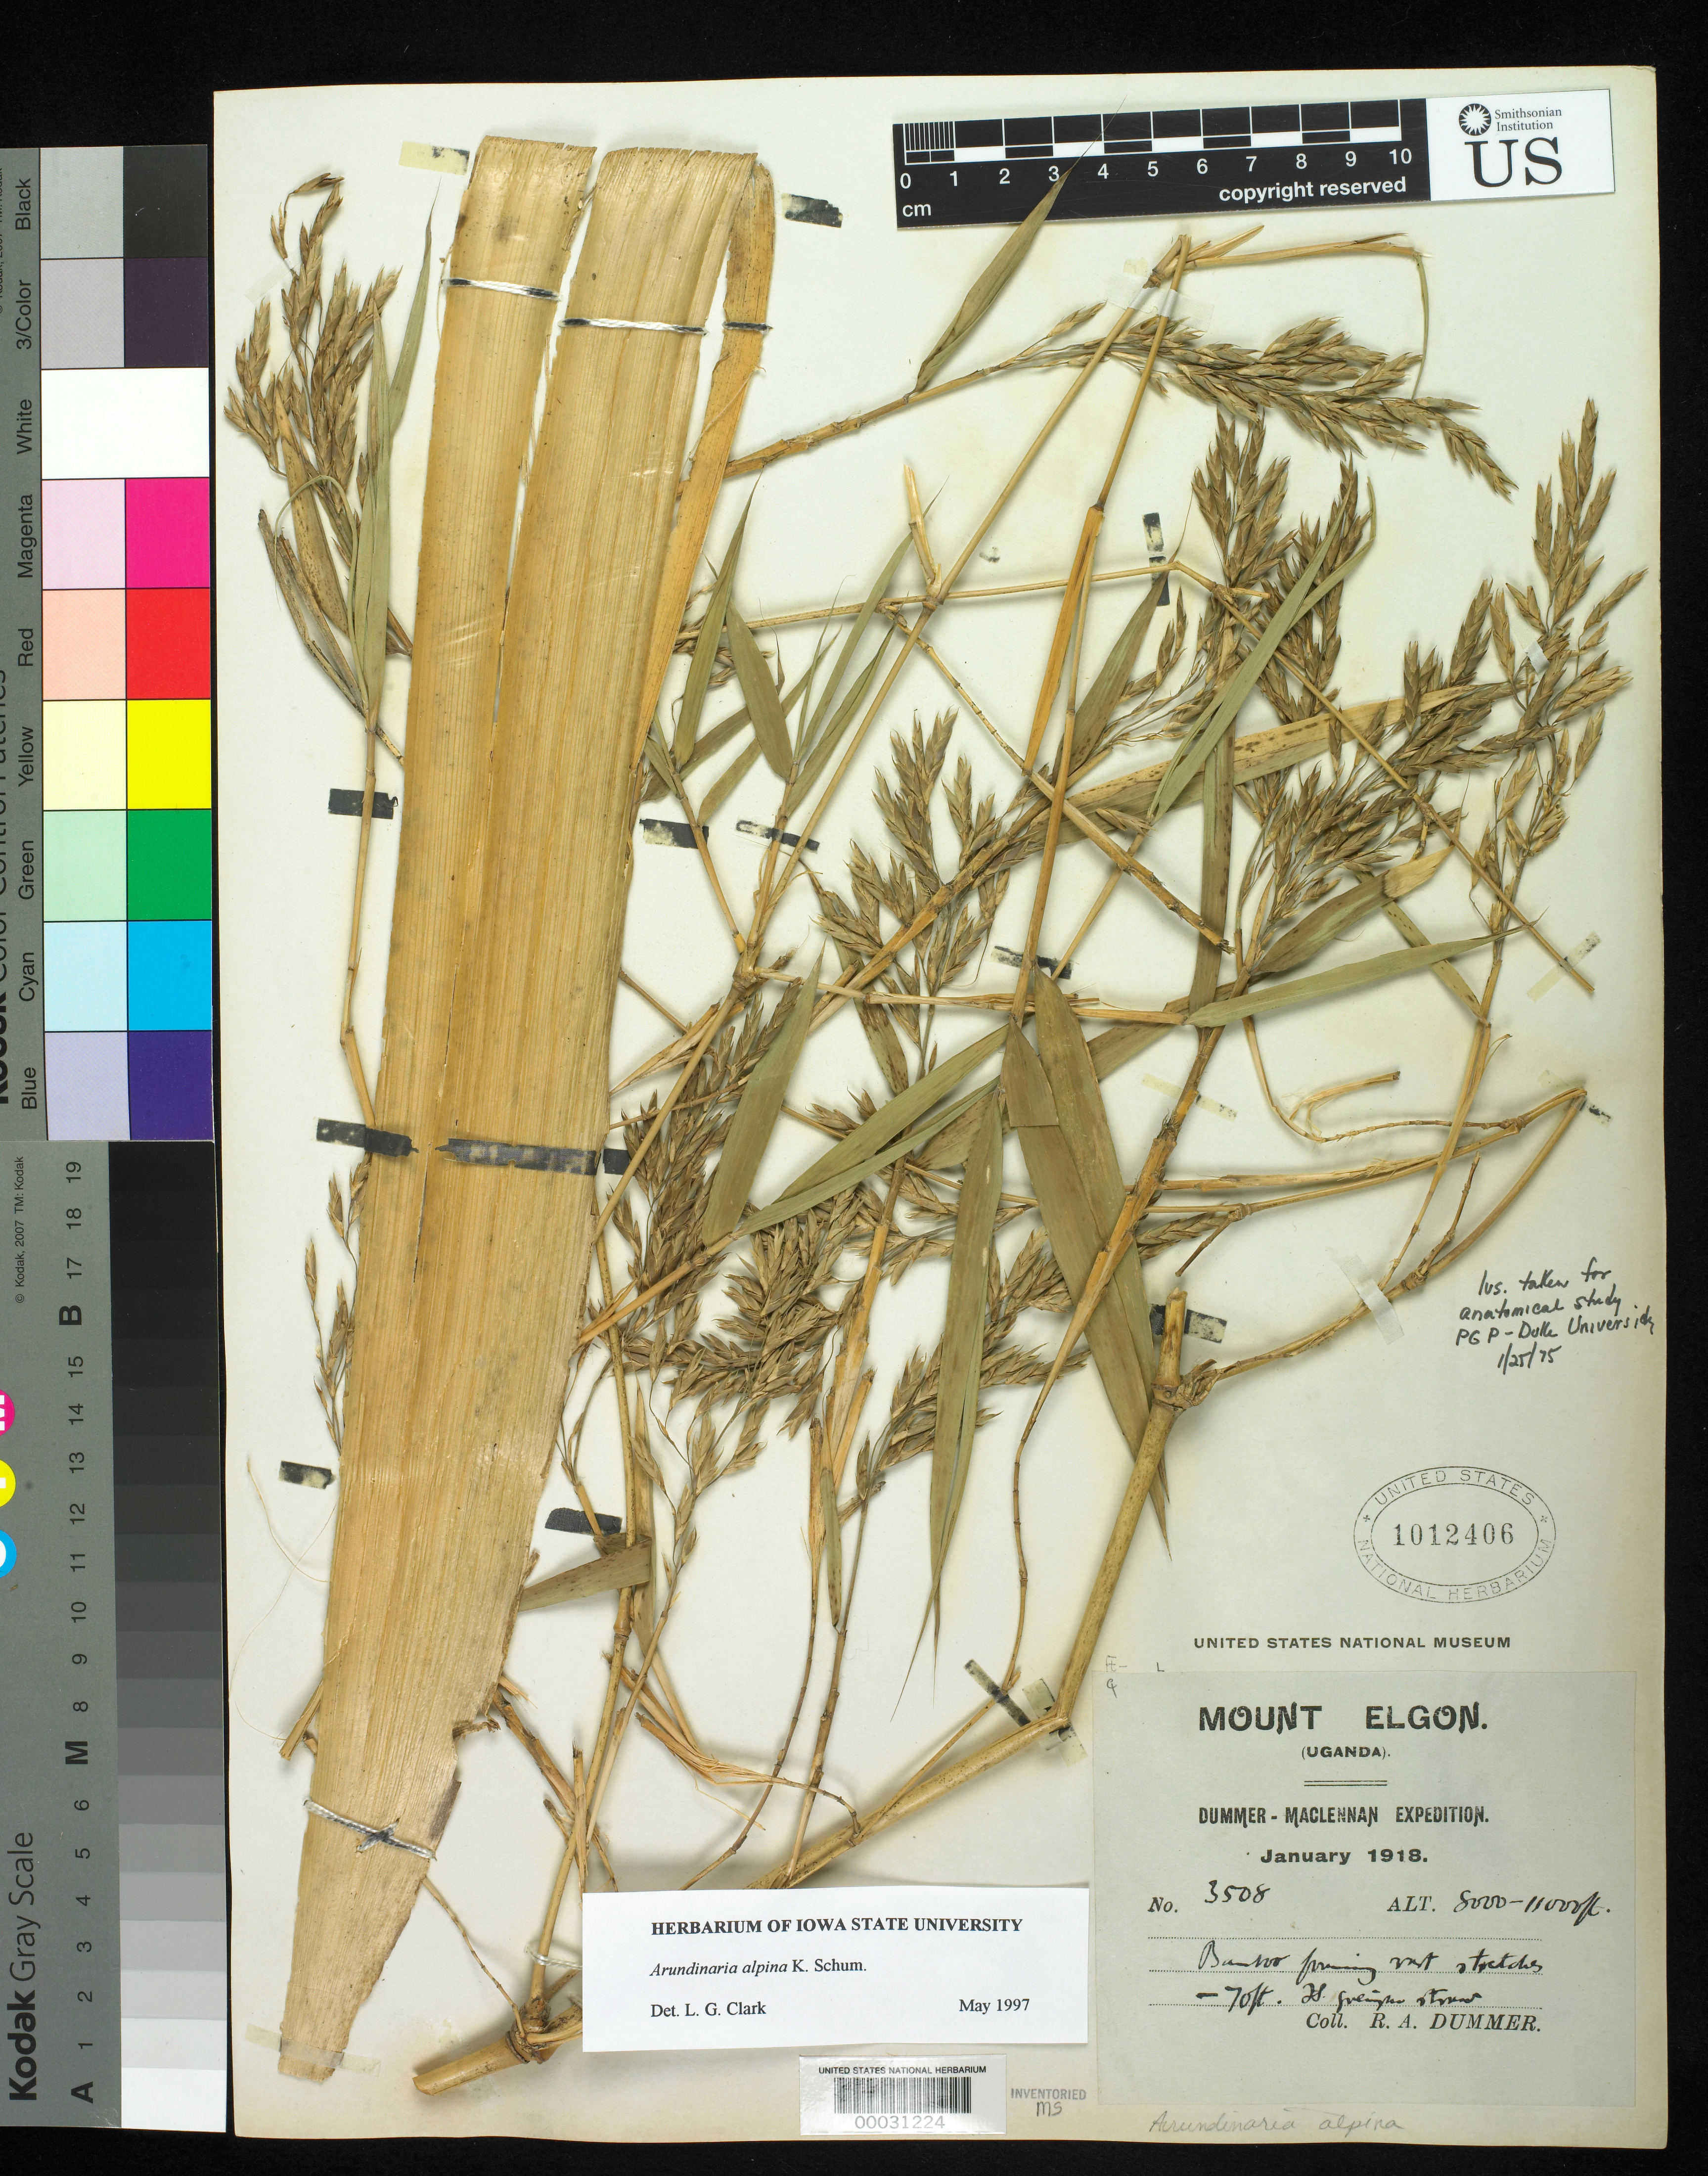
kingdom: Plantae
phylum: Tracheophyta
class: Liliopsida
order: Poales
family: Poaceae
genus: Oldeania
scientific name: Oldeania alpina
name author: (K. Schum.) Stapleton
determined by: Poaceae Reorganization Project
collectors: R. Duemmer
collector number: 3508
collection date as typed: Jan 1918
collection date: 1918-01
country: Uganda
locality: Mt.elgon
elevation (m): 2440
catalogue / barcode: US 1012406